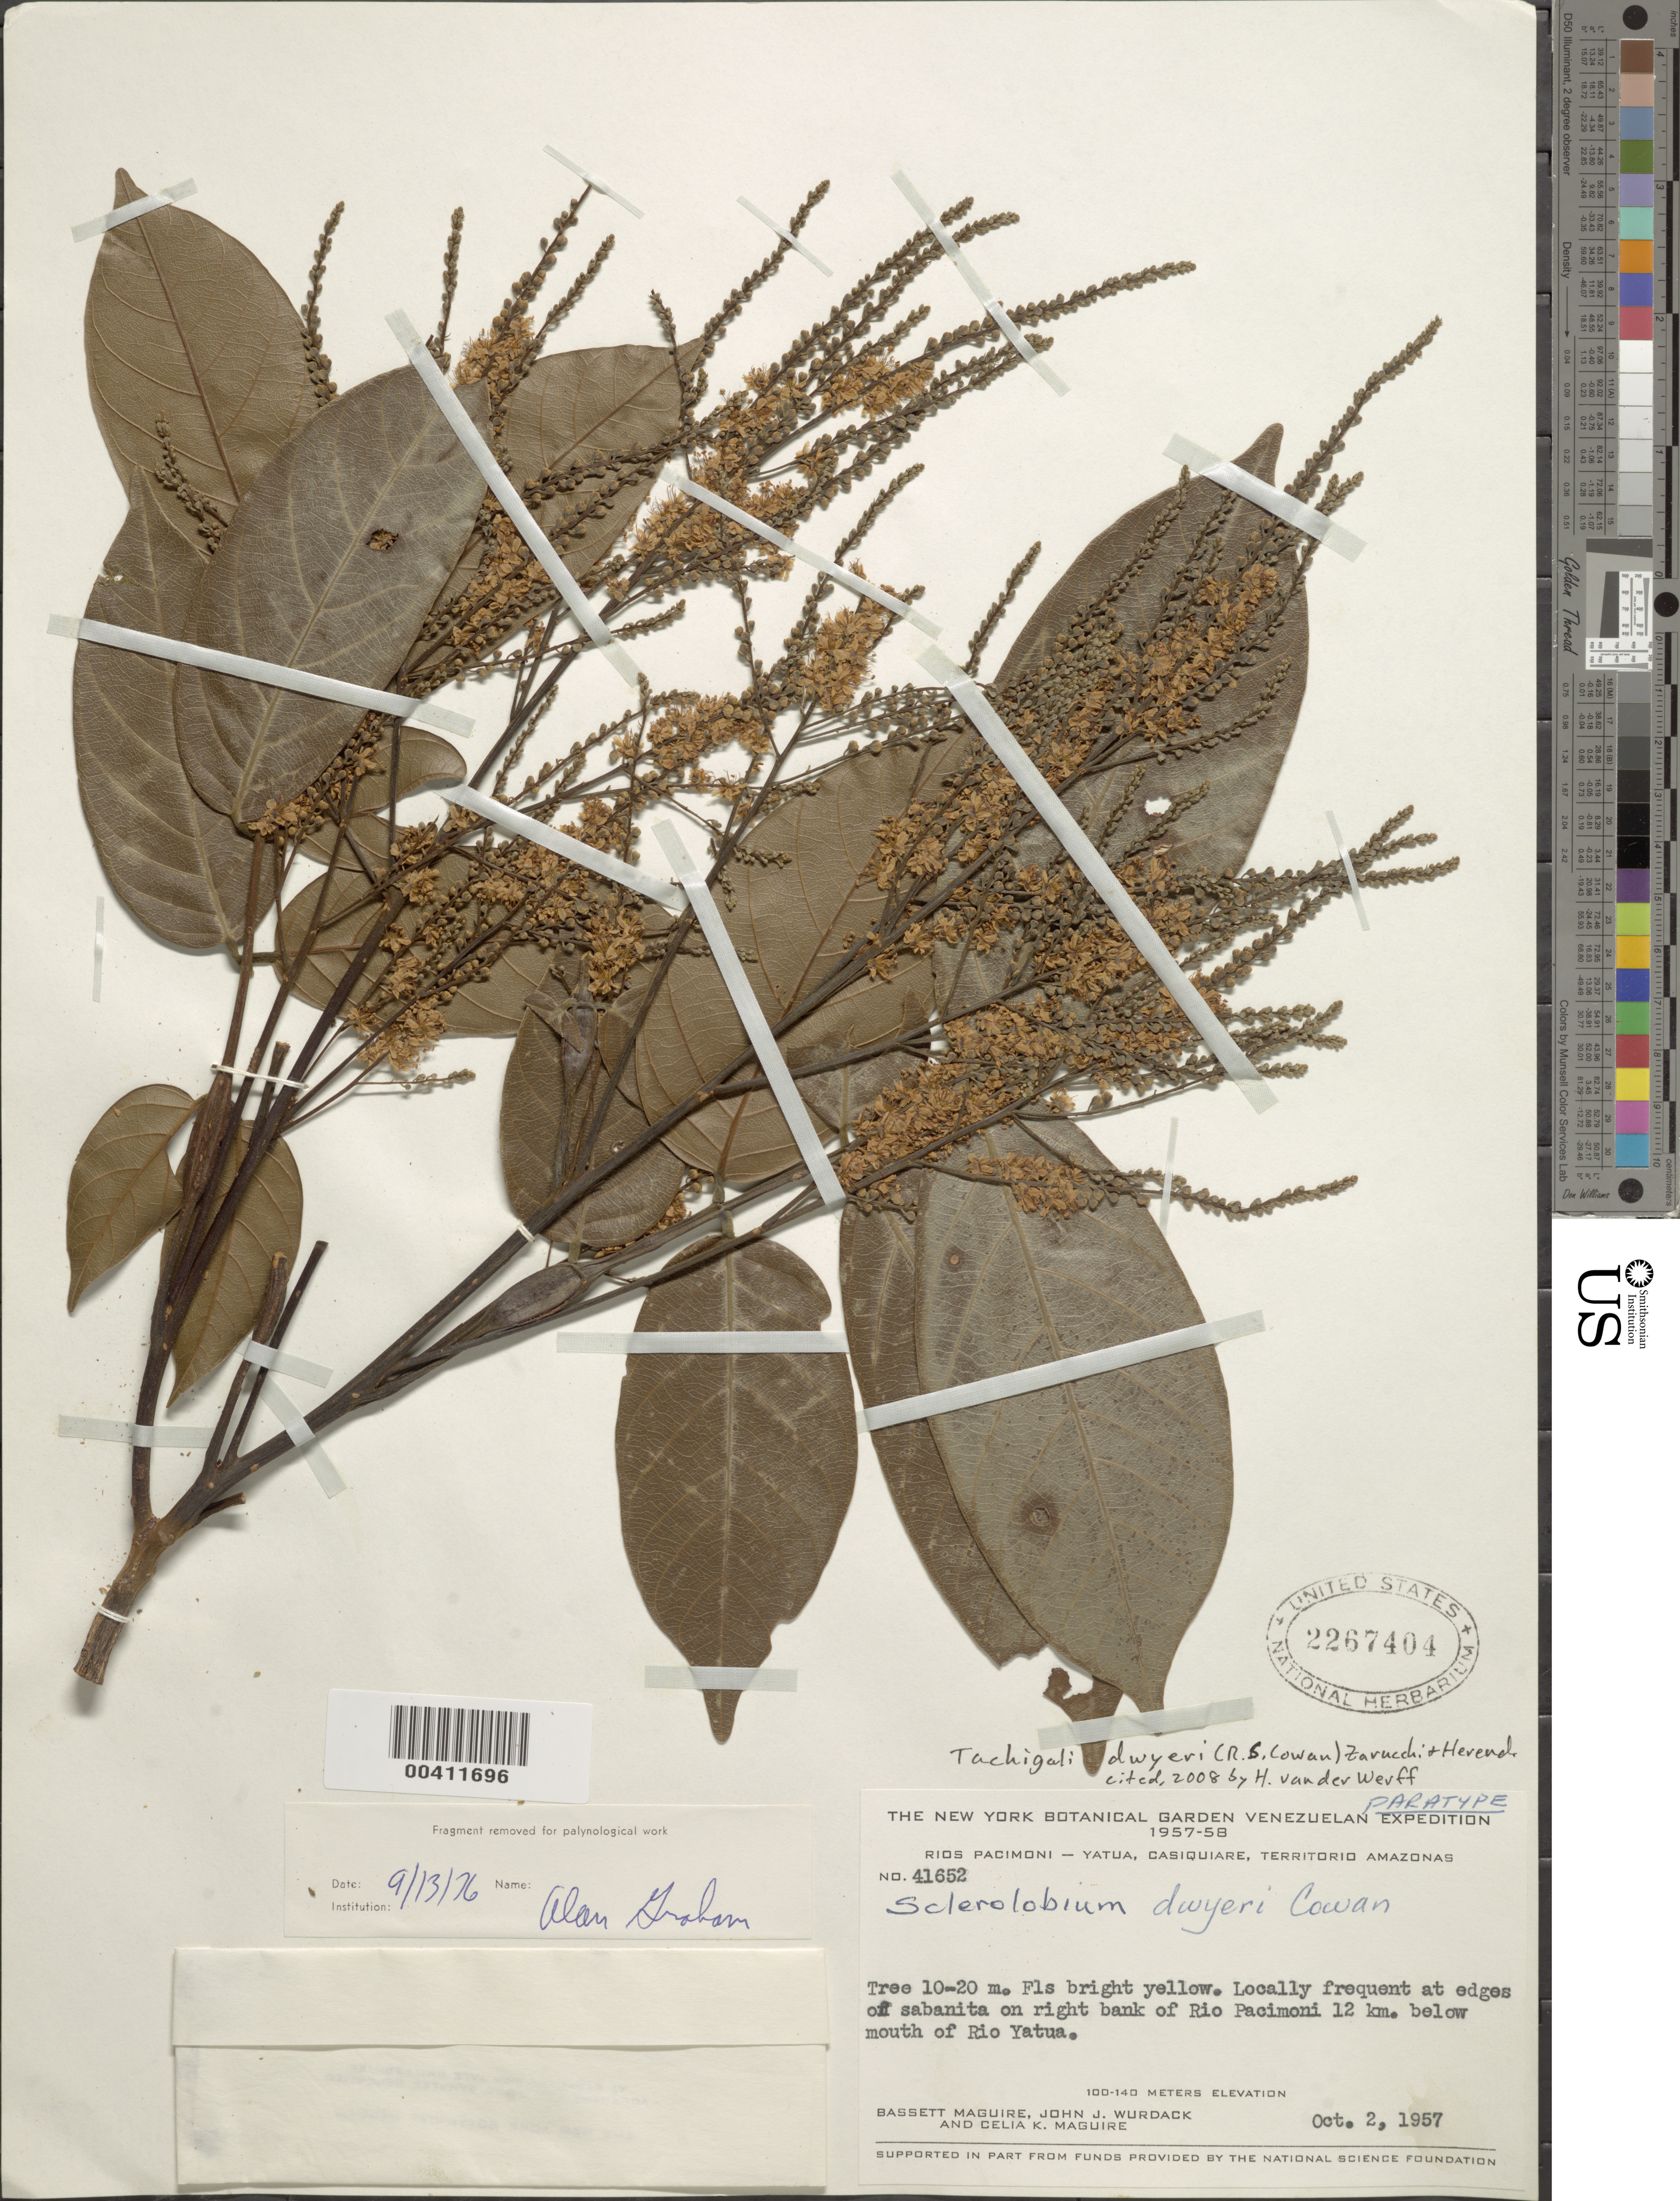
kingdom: Plantae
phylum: Tracheophyta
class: Magnoliopsida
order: Fabales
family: Fabaceae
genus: Tachigali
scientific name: Tachigali dwyeri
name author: (R.S. Cowan) Zarucchi & Herend.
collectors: B. Maguire, J. J. Wurdack & C. K. Maguire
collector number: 41652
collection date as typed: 02 Oct 1957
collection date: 1957-10-02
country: Venezuela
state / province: Amazonas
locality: Rio pacimoni, below mouth of rio yatua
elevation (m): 100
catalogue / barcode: US 2267404